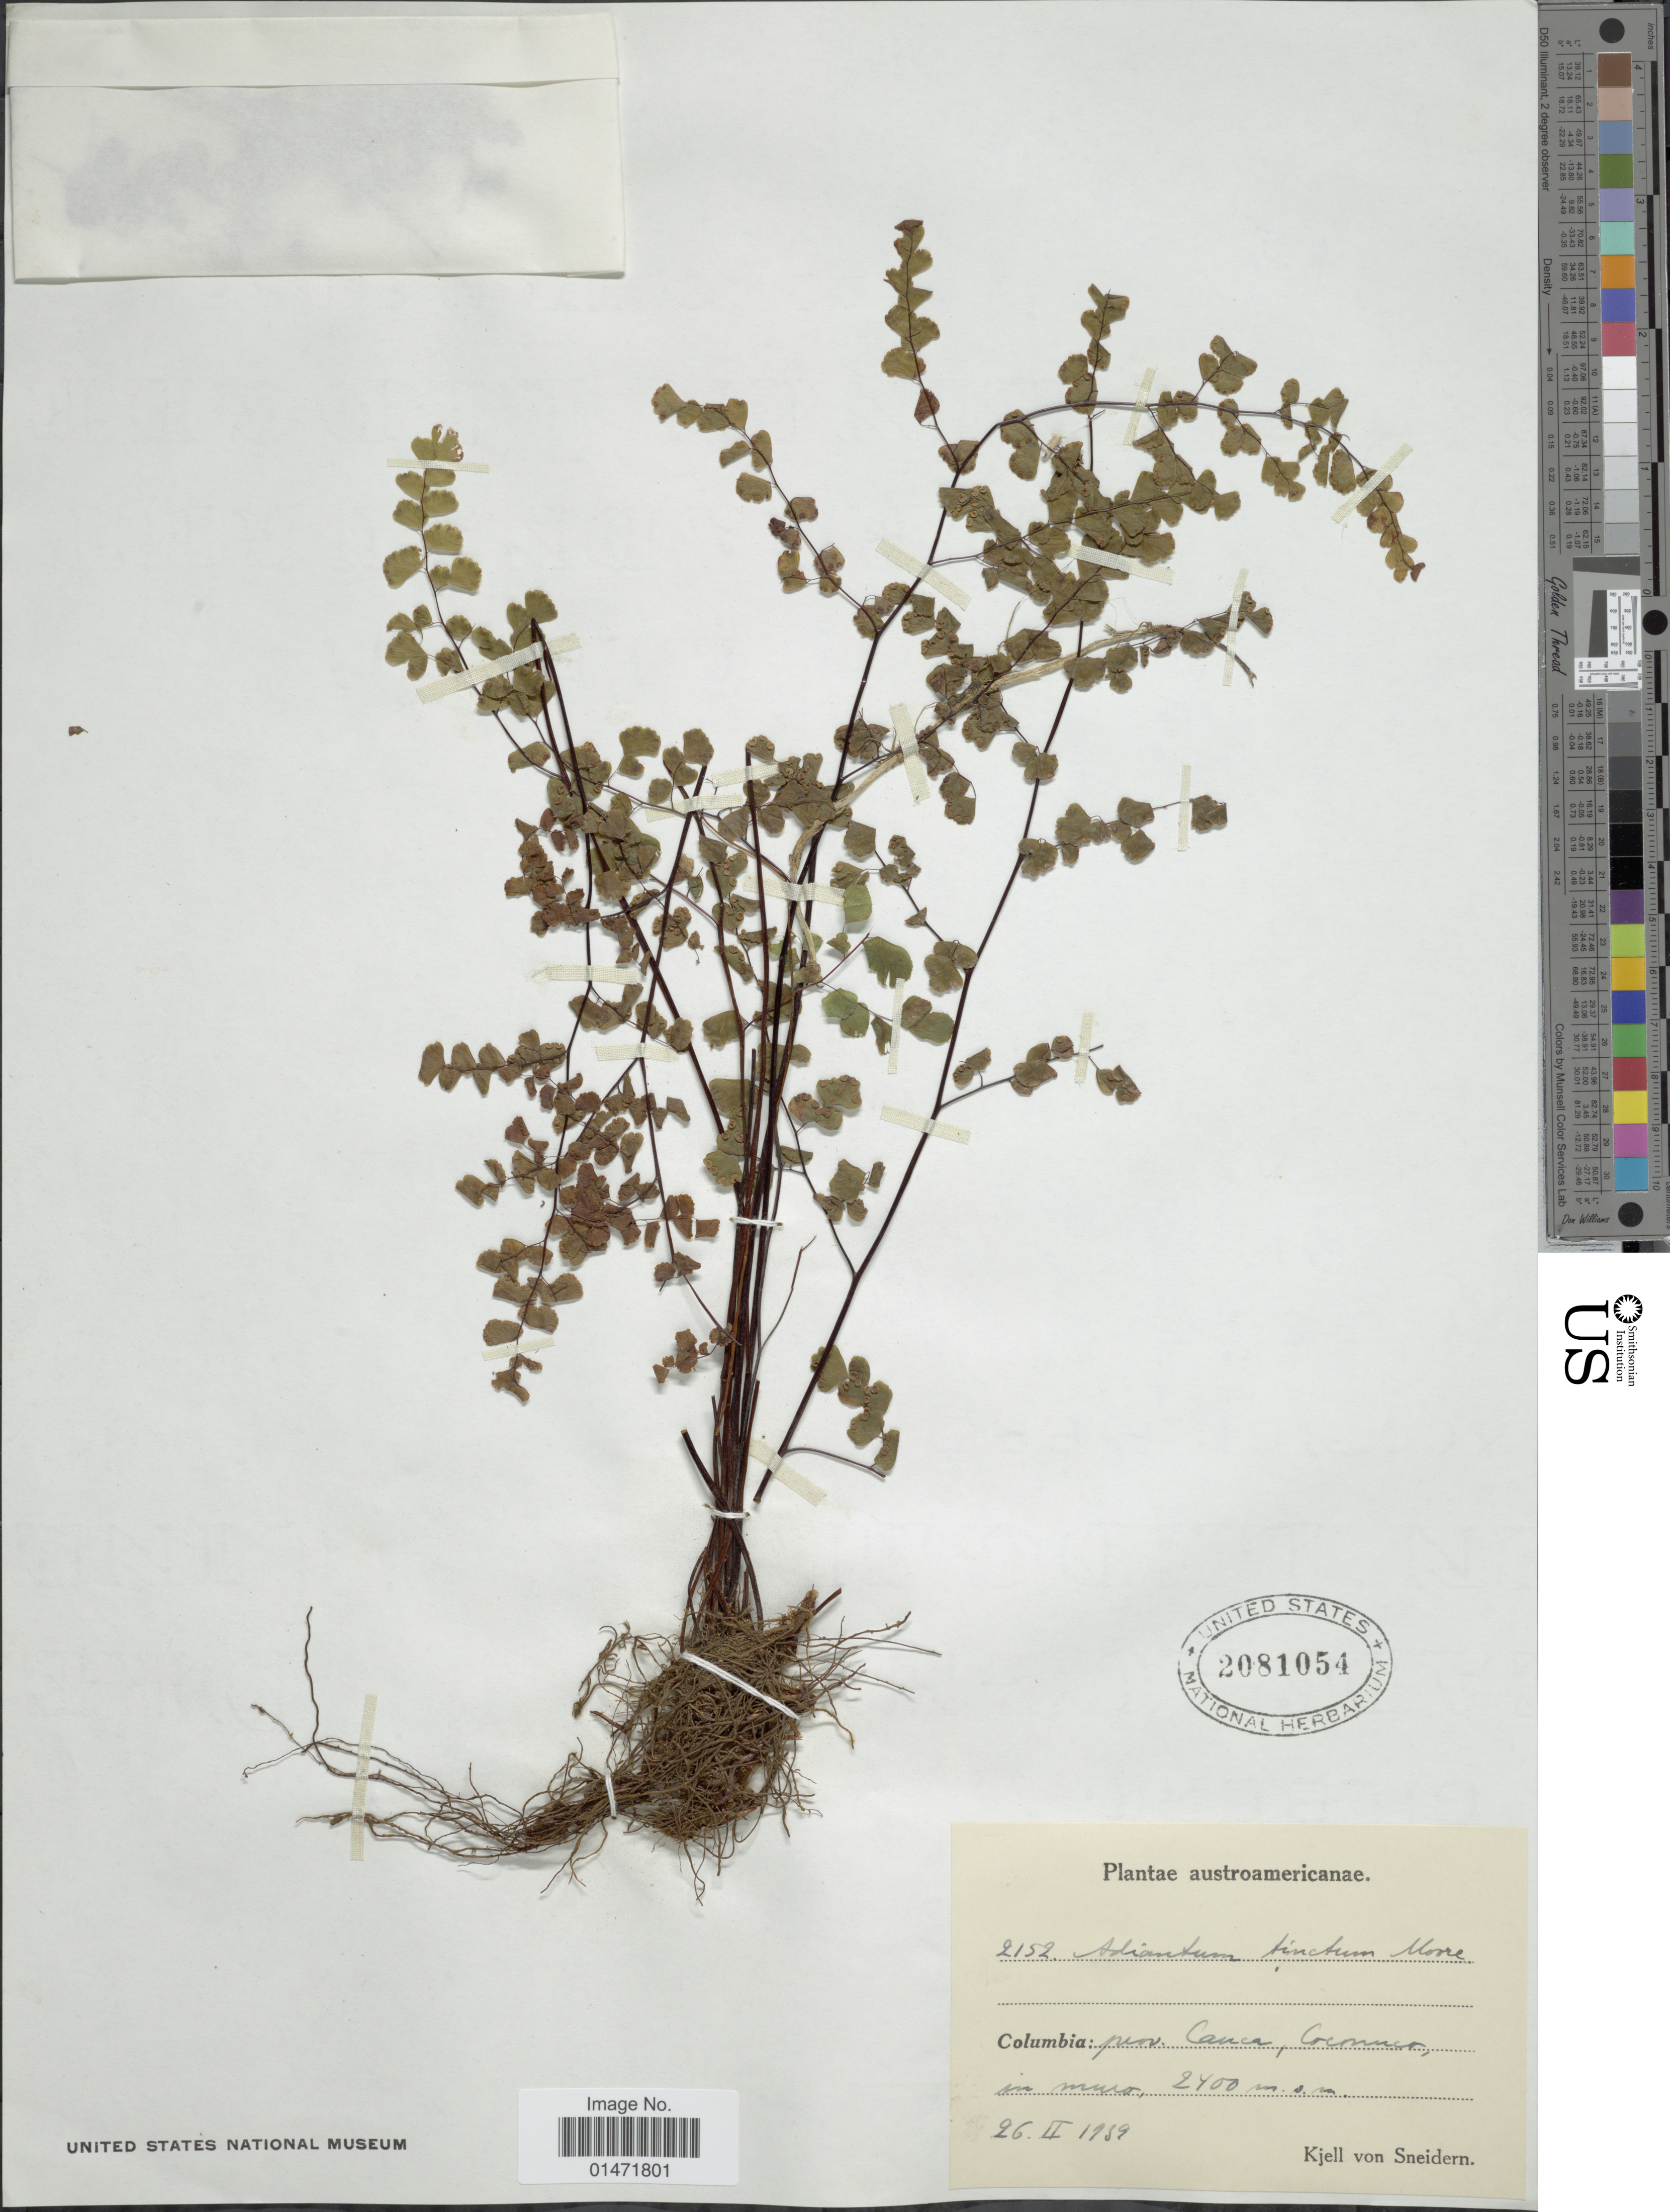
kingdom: Plantae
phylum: Tracheophyta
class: Polypodiopsida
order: Polypodiales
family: Pteridaceae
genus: Adiantum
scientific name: Adiantum tinctum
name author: T. Moore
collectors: K. von Sneidern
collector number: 2152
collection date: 1939-02-26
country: Colombia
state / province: Cauca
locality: Coconuco in muro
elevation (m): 2400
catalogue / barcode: US 2081054